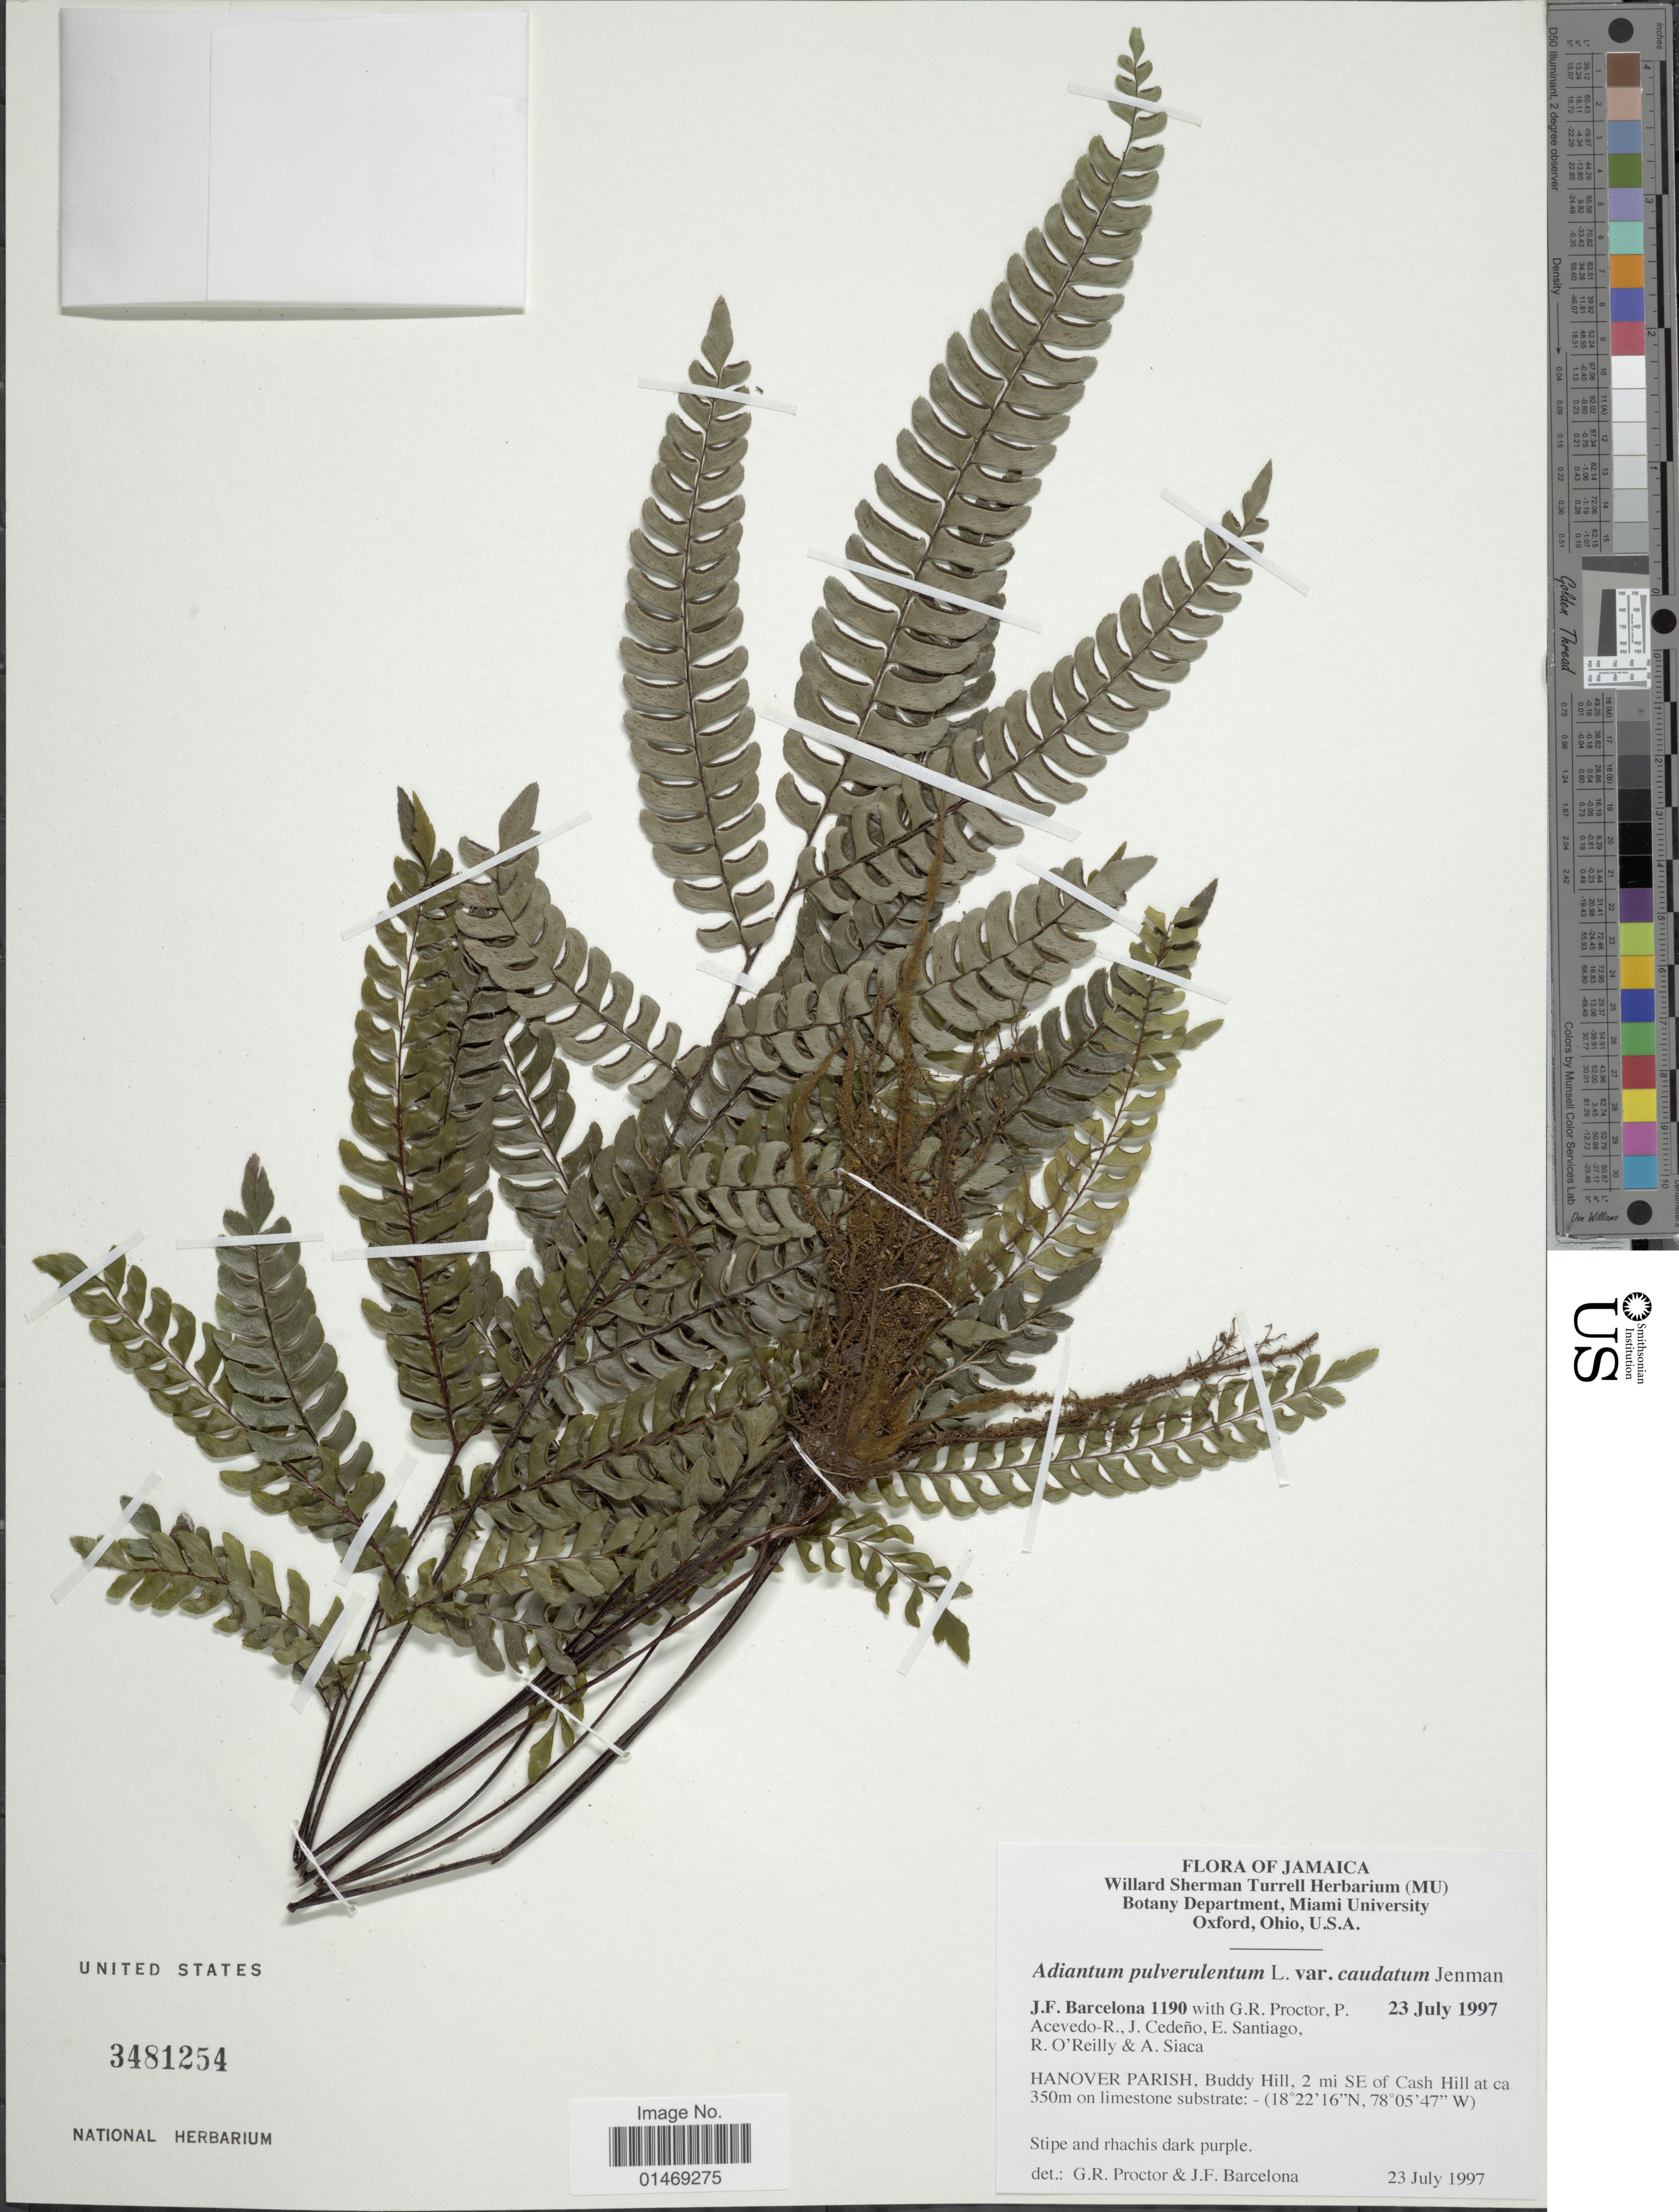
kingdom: Plantae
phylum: Tracheophyta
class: Polypodiopsida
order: Polypodiales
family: Pteridaceae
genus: Adiantum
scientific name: Adiantum pulverulentum var. caudatum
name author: Jenman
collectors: J. F. Barcelona, G. Proctor, P. Acevedo-Rodr., J. Cedeño & et al.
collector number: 1190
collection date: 1997-07-23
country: Jamaica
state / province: Hanover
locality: Hanover Parish, Buddy Hill, 2 mi SE of Cash Hill at ca 350m on limestone substrate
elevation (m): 350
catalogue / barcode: US 3481254